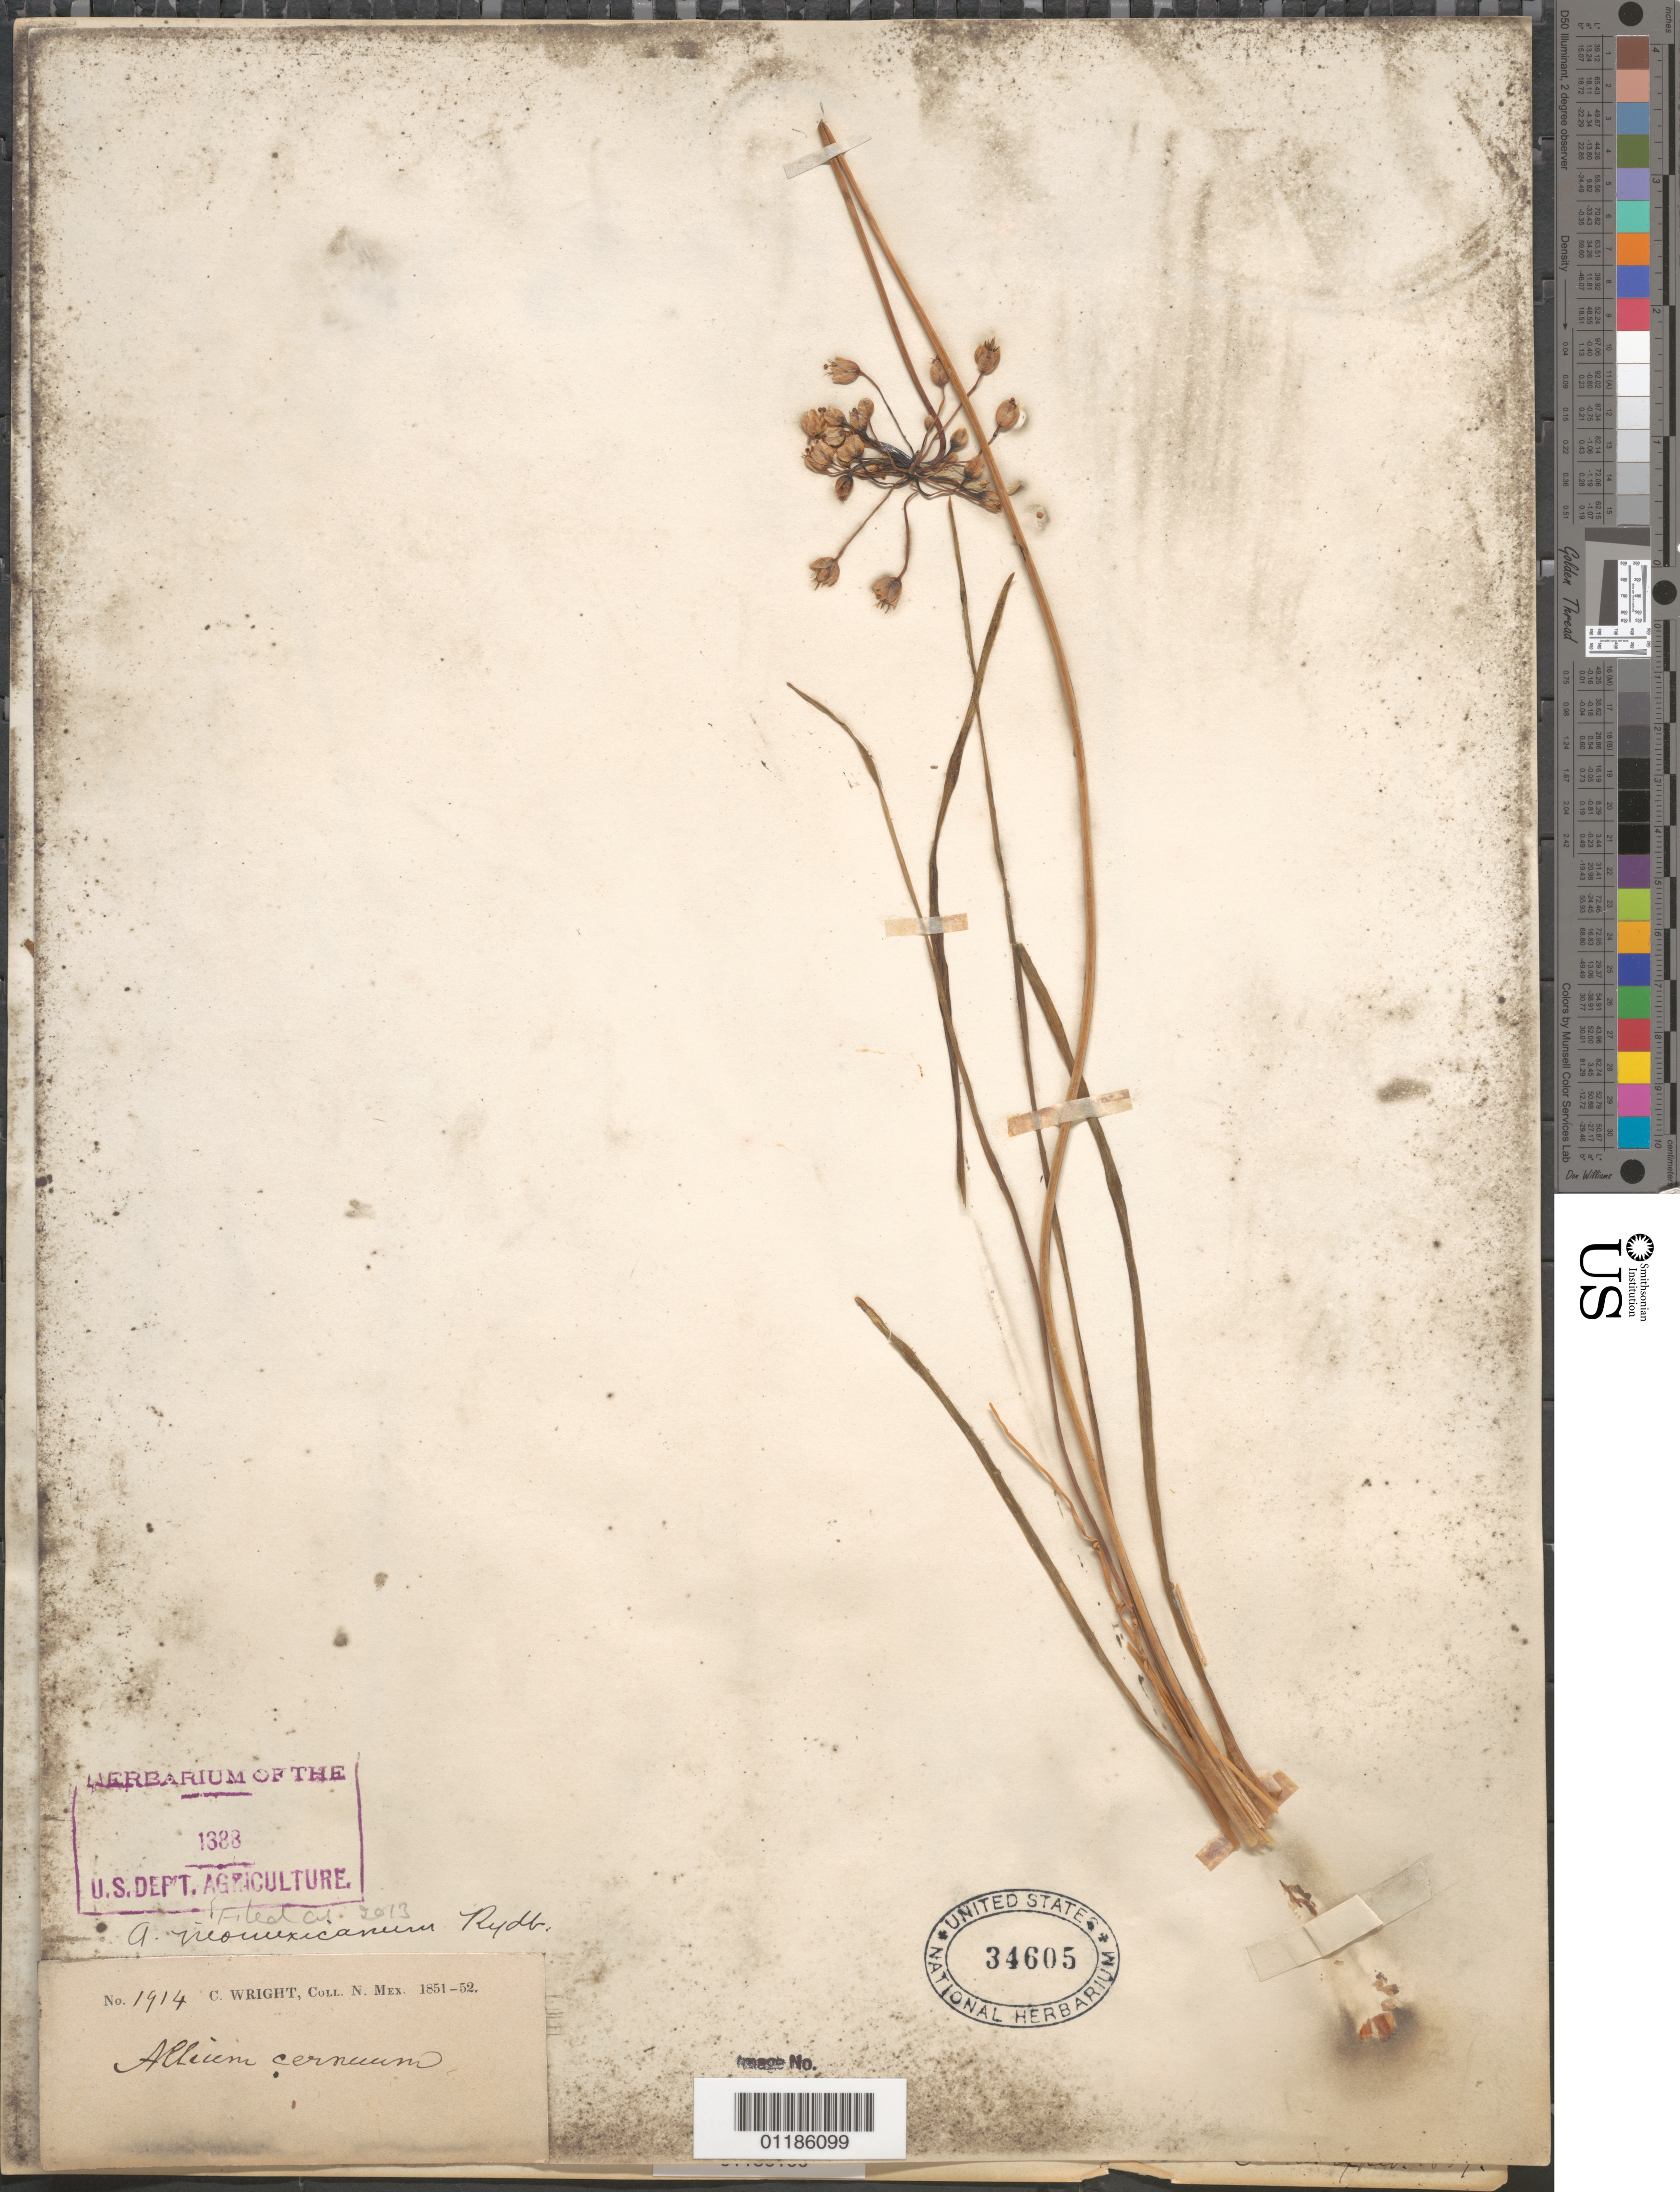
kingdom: Plantae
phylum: Tracheophyta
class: Liliopsida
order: Asparagales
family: Amaryllidaceae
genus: Allium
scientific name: Allium neomexicanum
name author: Rydb.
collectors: C. Wright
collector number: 1914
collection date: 1851/1852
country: United States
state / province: New Mexico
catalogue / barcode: US 34605